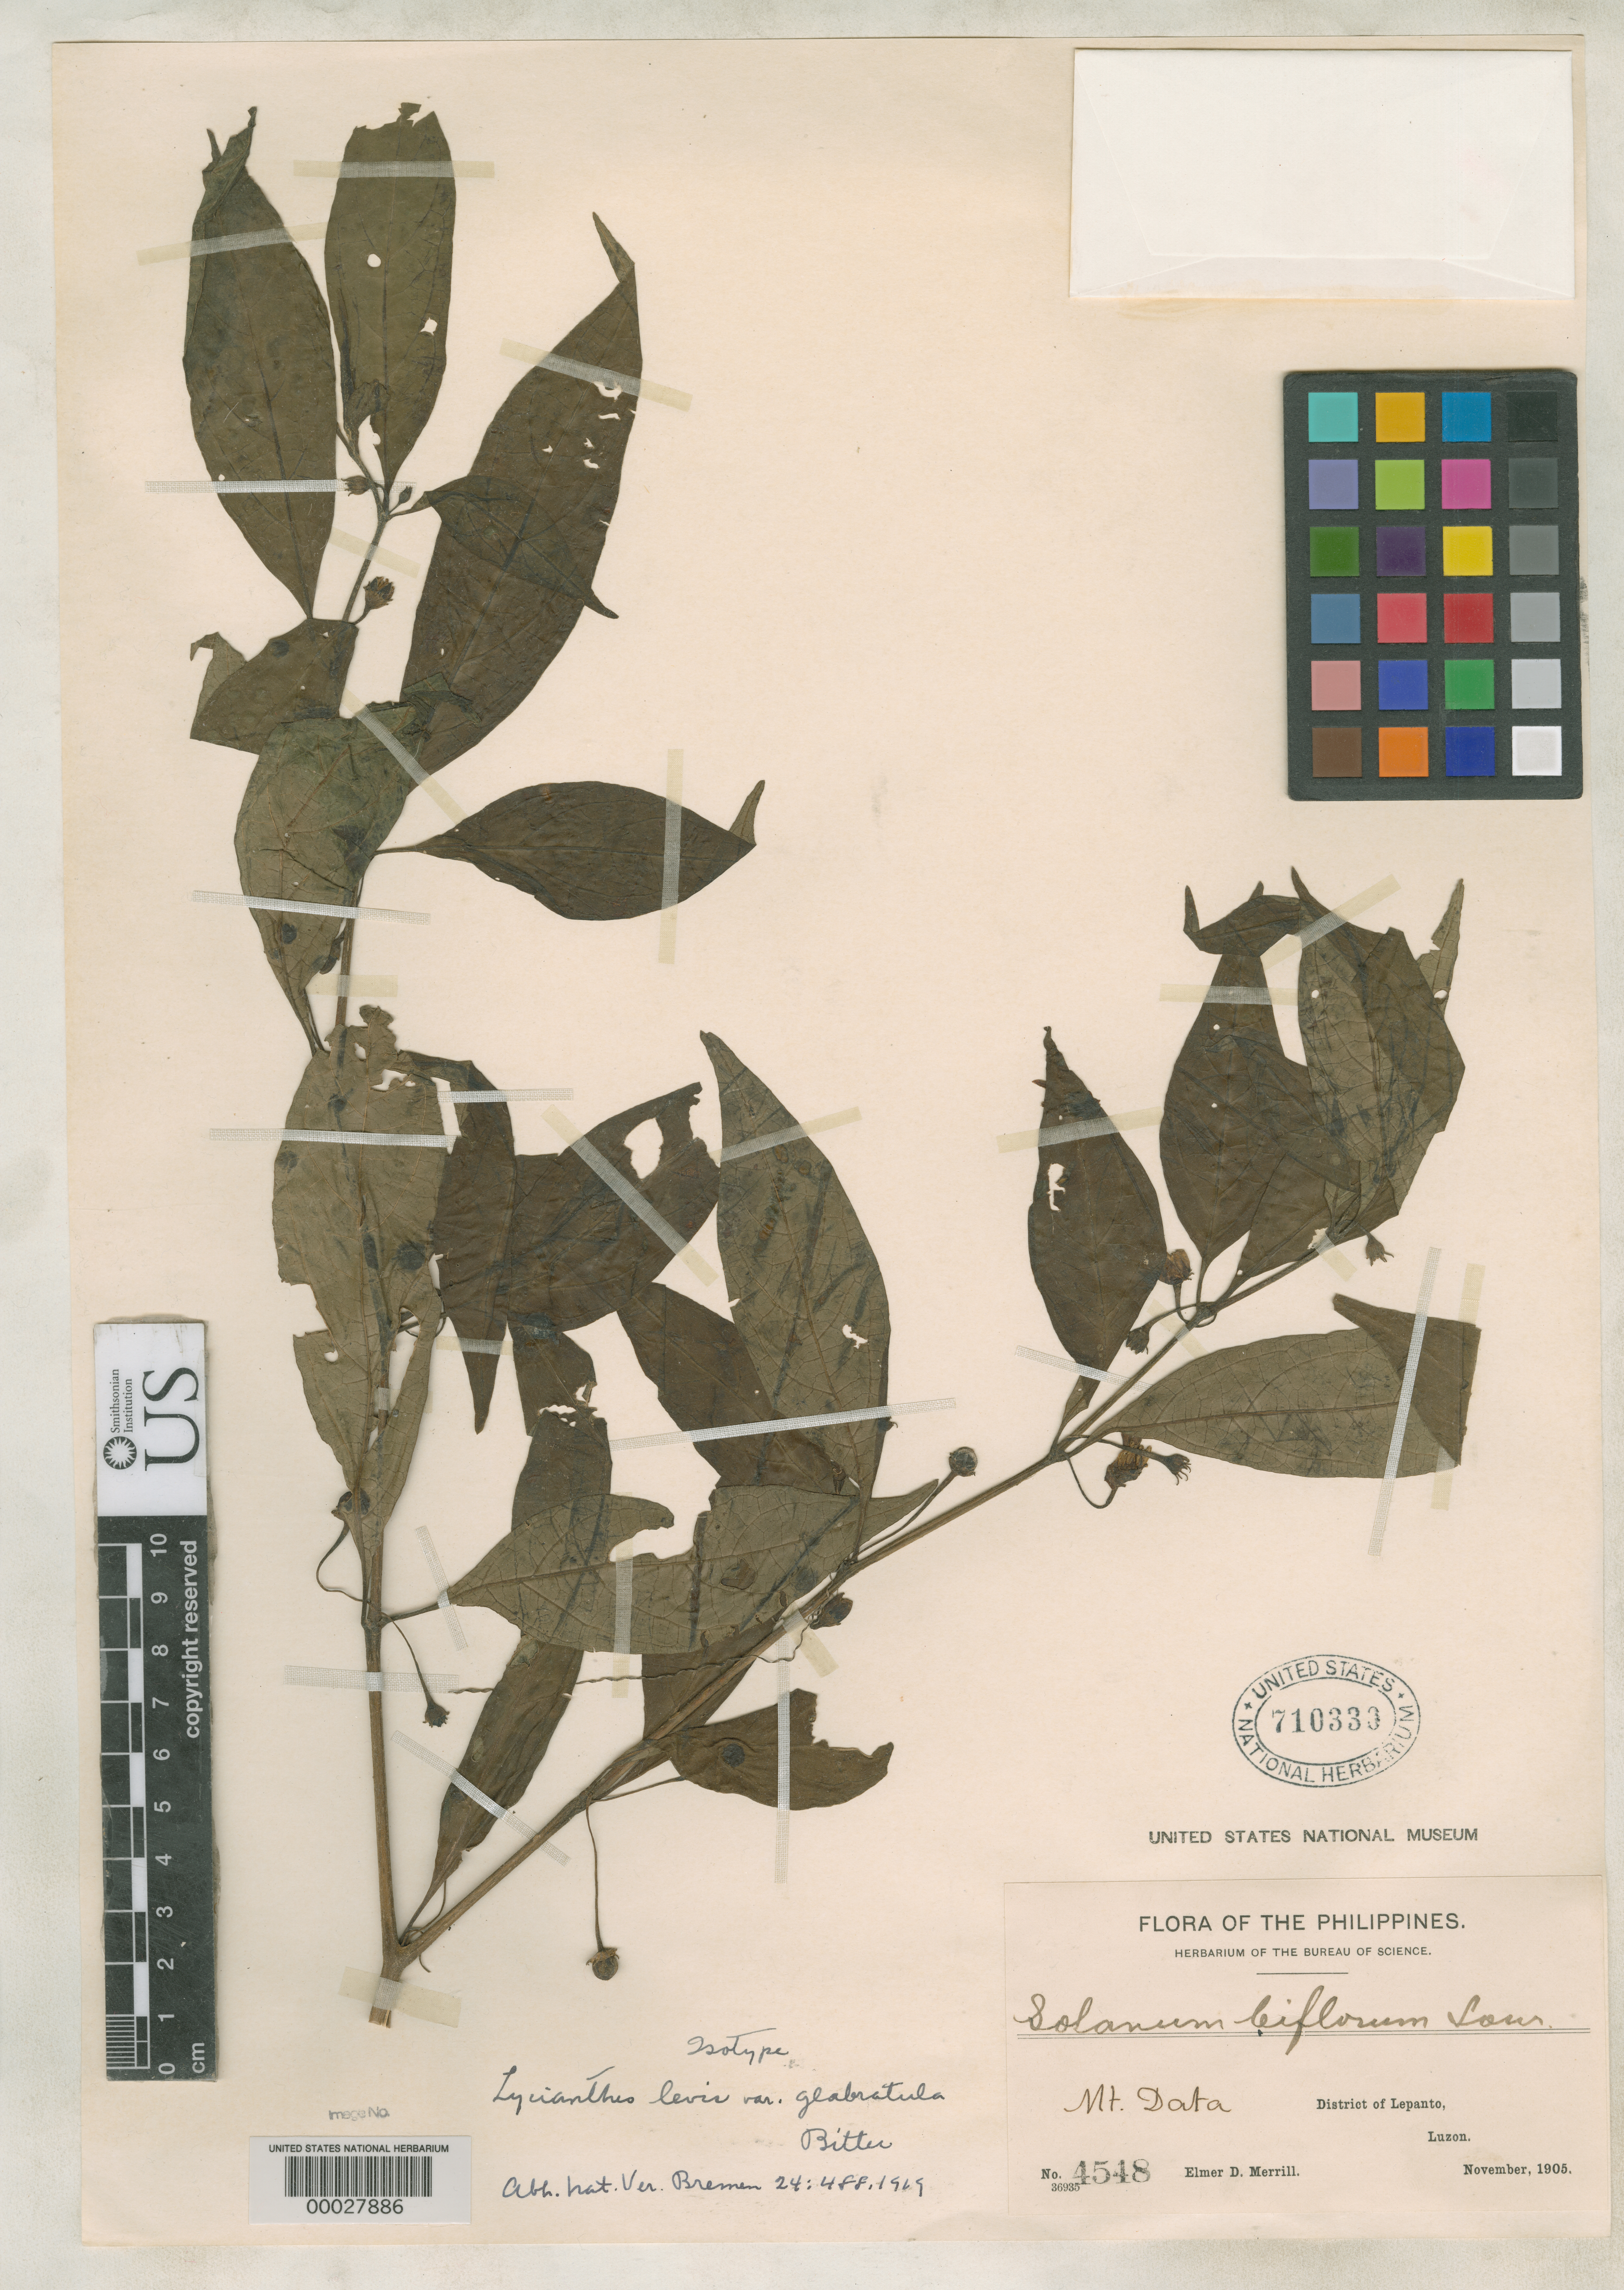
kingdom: Plantae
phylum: Tracheophyta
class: Magnoliopsida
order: Solanales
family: Solanaceae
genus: Lycianthes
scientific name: Lycianthes levis var. glabratula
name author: Bitter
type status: Type Collection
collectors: E. D. Merrill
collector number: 4548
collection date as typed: Nov 1905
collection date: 1905-11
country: Philippines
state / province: Cordillera (Administrative Region)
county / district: Mountain province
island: Luzon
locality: Mt. Data. Lepanto.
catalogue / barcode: US 710330